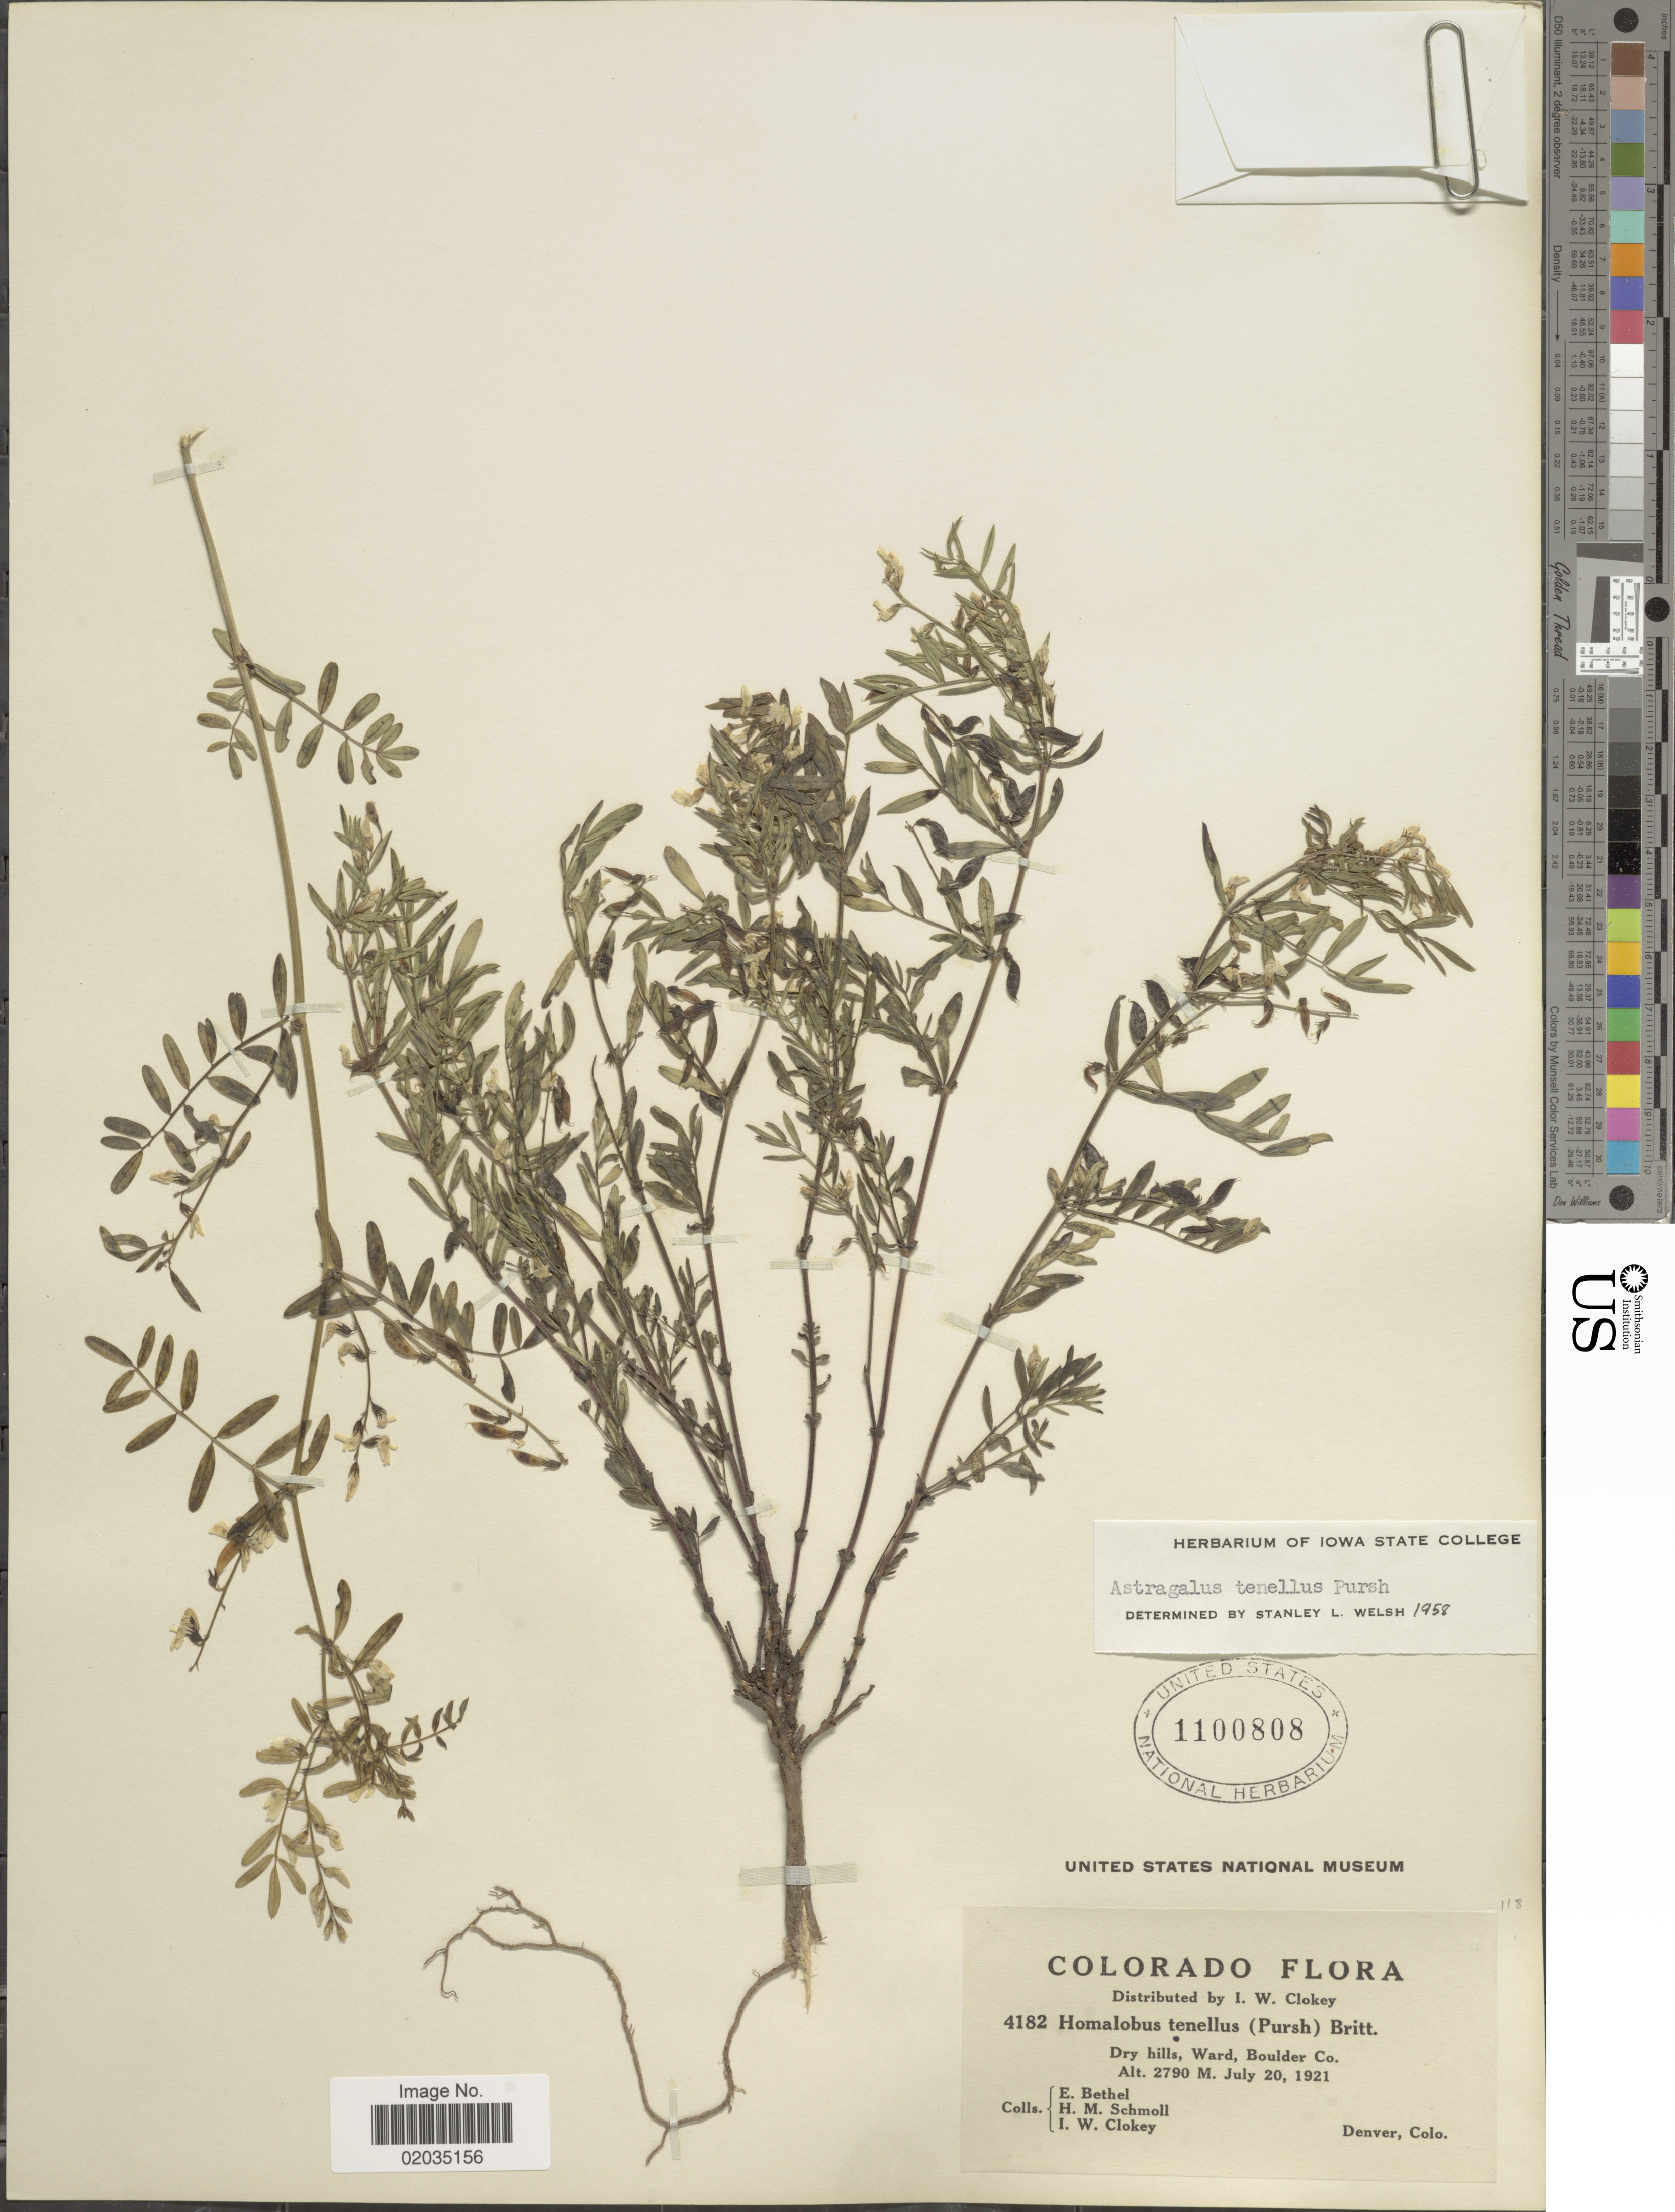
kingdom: Plantae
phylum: Tracheophyta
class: Magnoliopsida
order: Fabales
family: Fabaceae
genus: Astragalus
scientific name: Astragalus tenellus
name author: Pursh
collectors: E. Bethel, H. Schmoll & I. W. Clokey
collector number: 4182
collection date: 1921-07-20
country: United States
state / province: Colorado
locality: Ward, Boulder Co.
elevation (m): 2790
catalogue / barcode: US 1100808